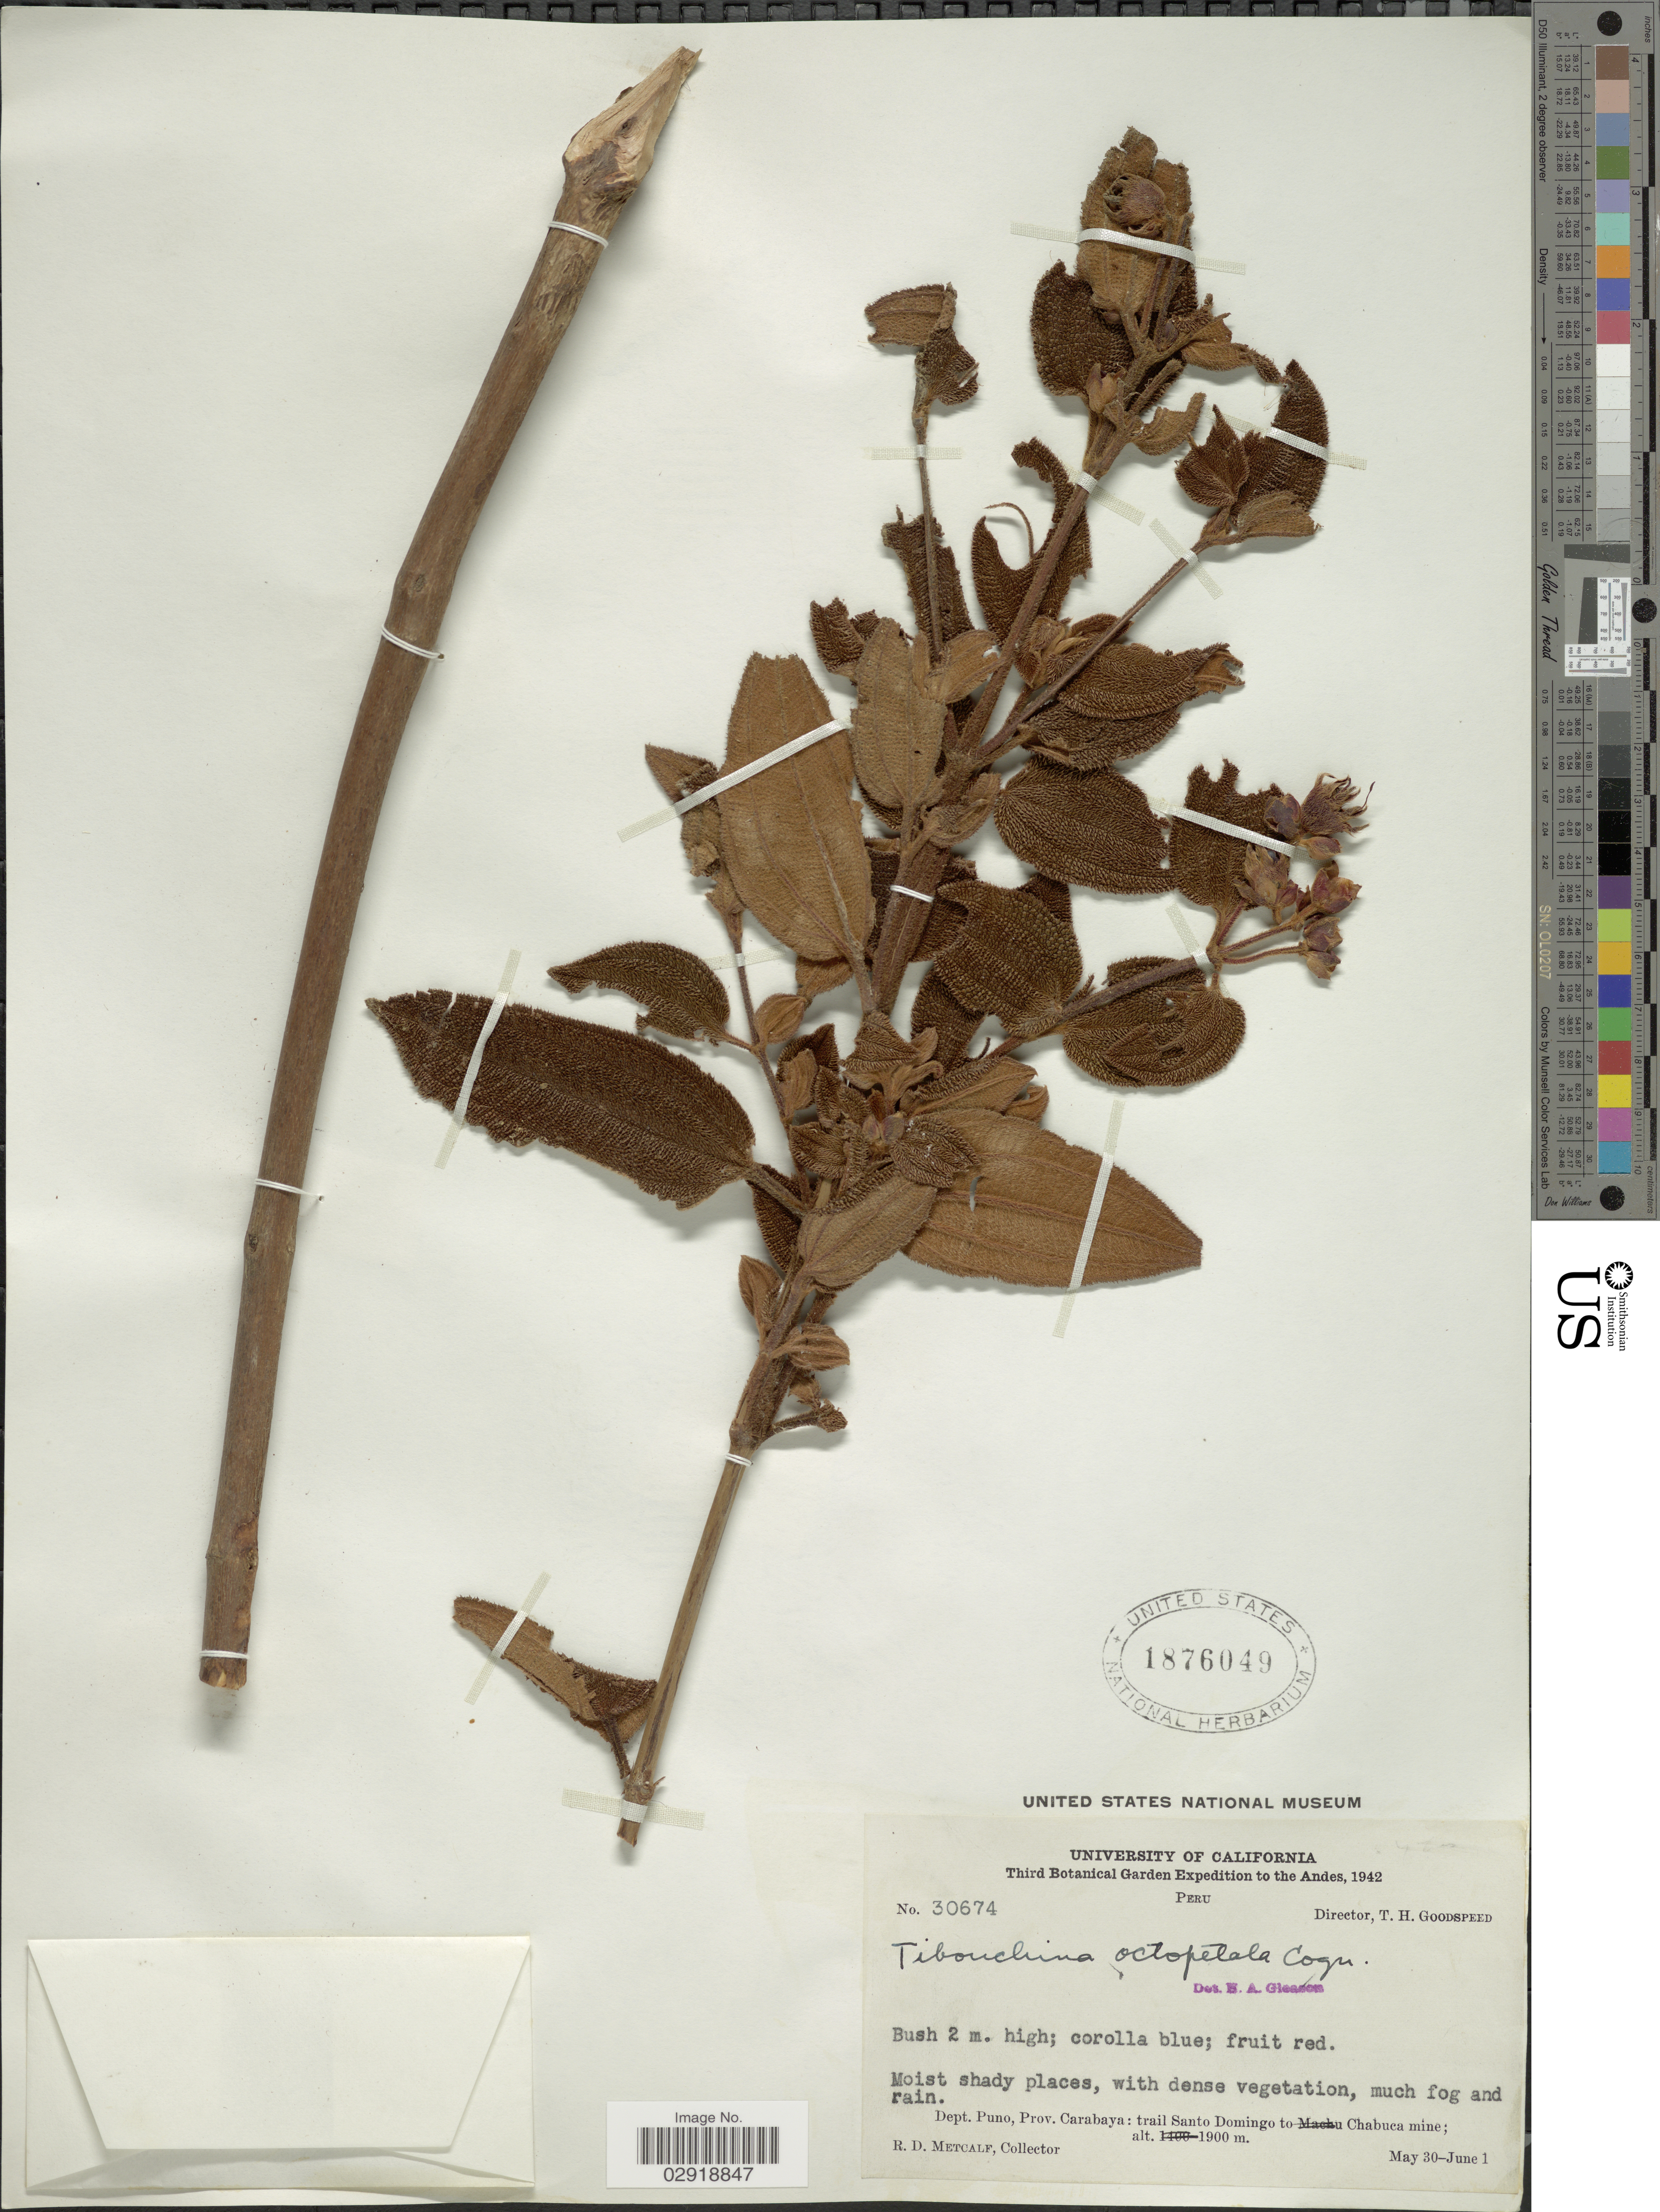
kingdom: Plantae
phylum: Tracheophyta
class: Magnoliopsida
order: Myrtales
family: Melastomataceae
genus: Tibouchina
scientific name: Tibouchina octopetala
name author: Cogn.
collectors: R. D. Metcalf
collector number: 30674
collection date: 1942-05-30/1942-06-01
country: Peru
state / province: Puno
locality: The Andes. Dept. Puno, Prov. Carabaya: trail Santo Domingo to Chabuca mine.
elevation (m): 1900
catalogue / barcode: US 1876049